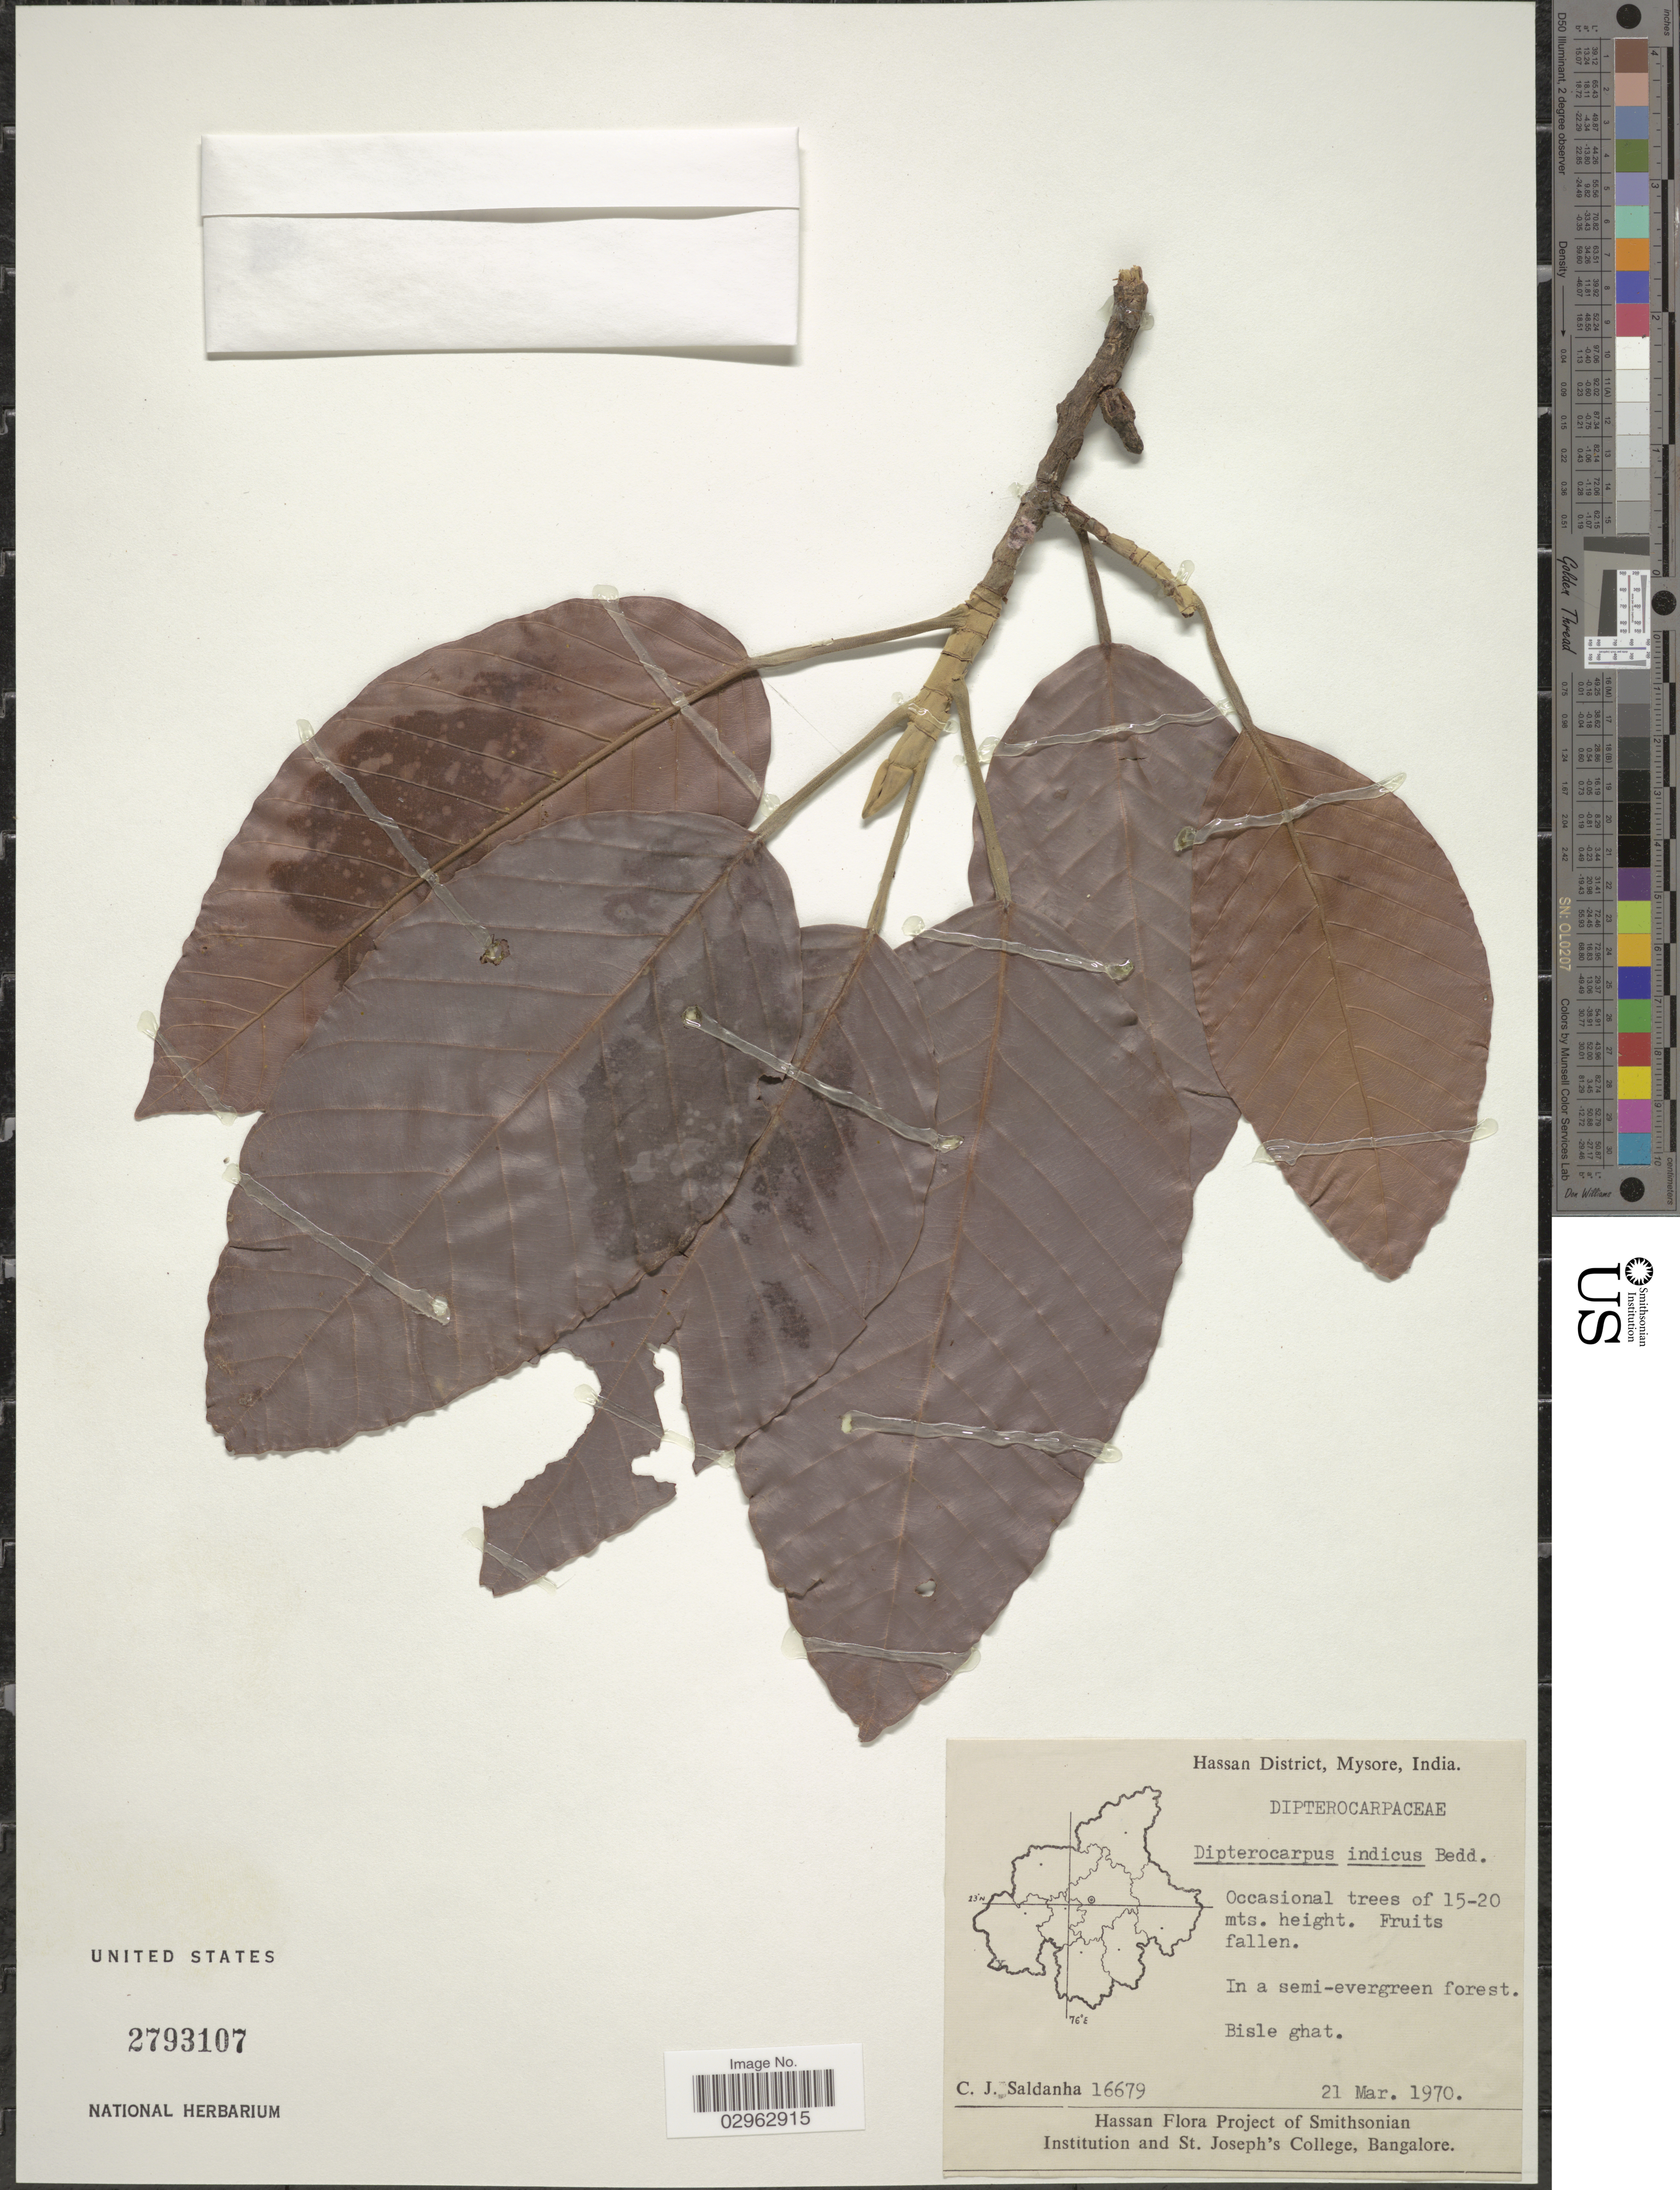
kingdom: Plantae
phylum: Tracheophyta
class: Magnoliopsida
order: Malvales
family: Dipterocarpaceae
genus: Dipterocarpus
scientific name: Dipterocarpus indicus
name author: Bedd.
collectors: C. J. Saldanha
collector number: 16679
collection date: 1970-03-21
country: India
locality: Hassan District, Mysore. Bisle ghat.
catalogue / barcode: US 2793107